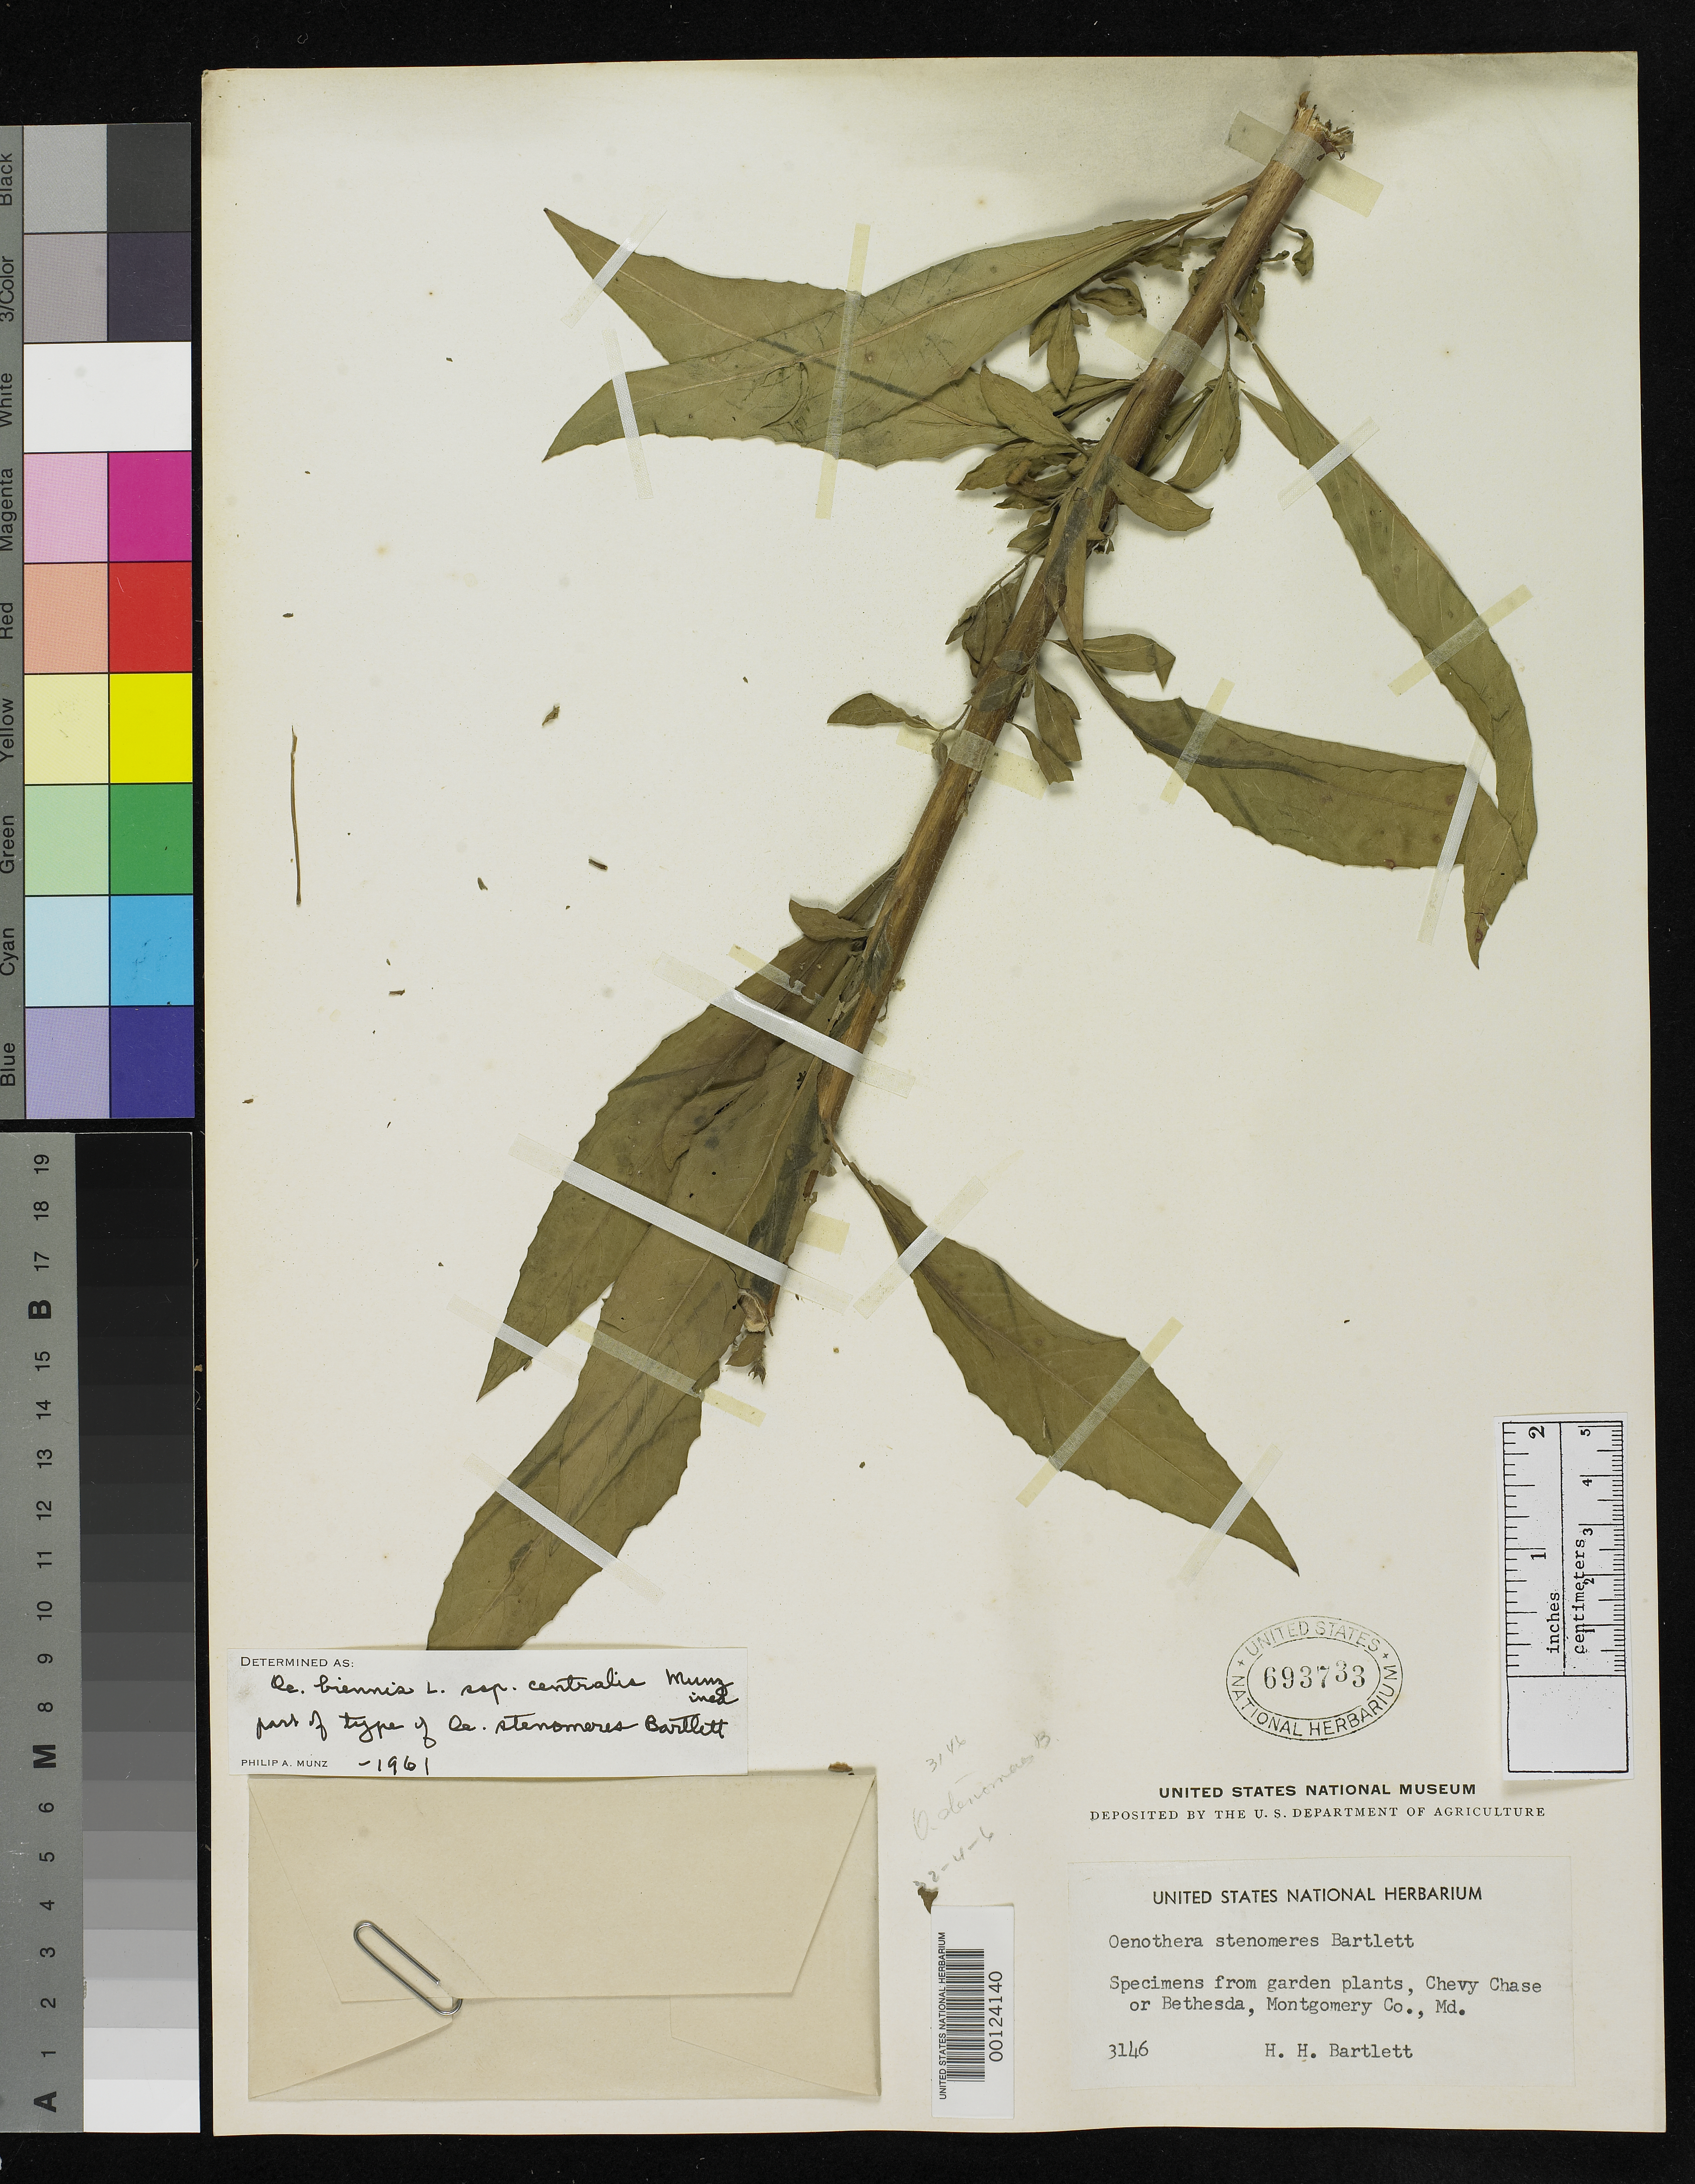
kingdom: Plantae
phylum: Tracheophyta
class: Magnoliopsida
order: Myrtales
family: Onagraceae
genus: Oenothera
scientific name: Oenothera stenomeres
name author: Bartlett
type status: Holotype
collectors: H. H. Bartlett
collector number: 3146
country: United States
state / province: Maryland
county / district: Montgomery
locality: Bethesda or Chevy Chase.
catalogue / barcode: US 693733